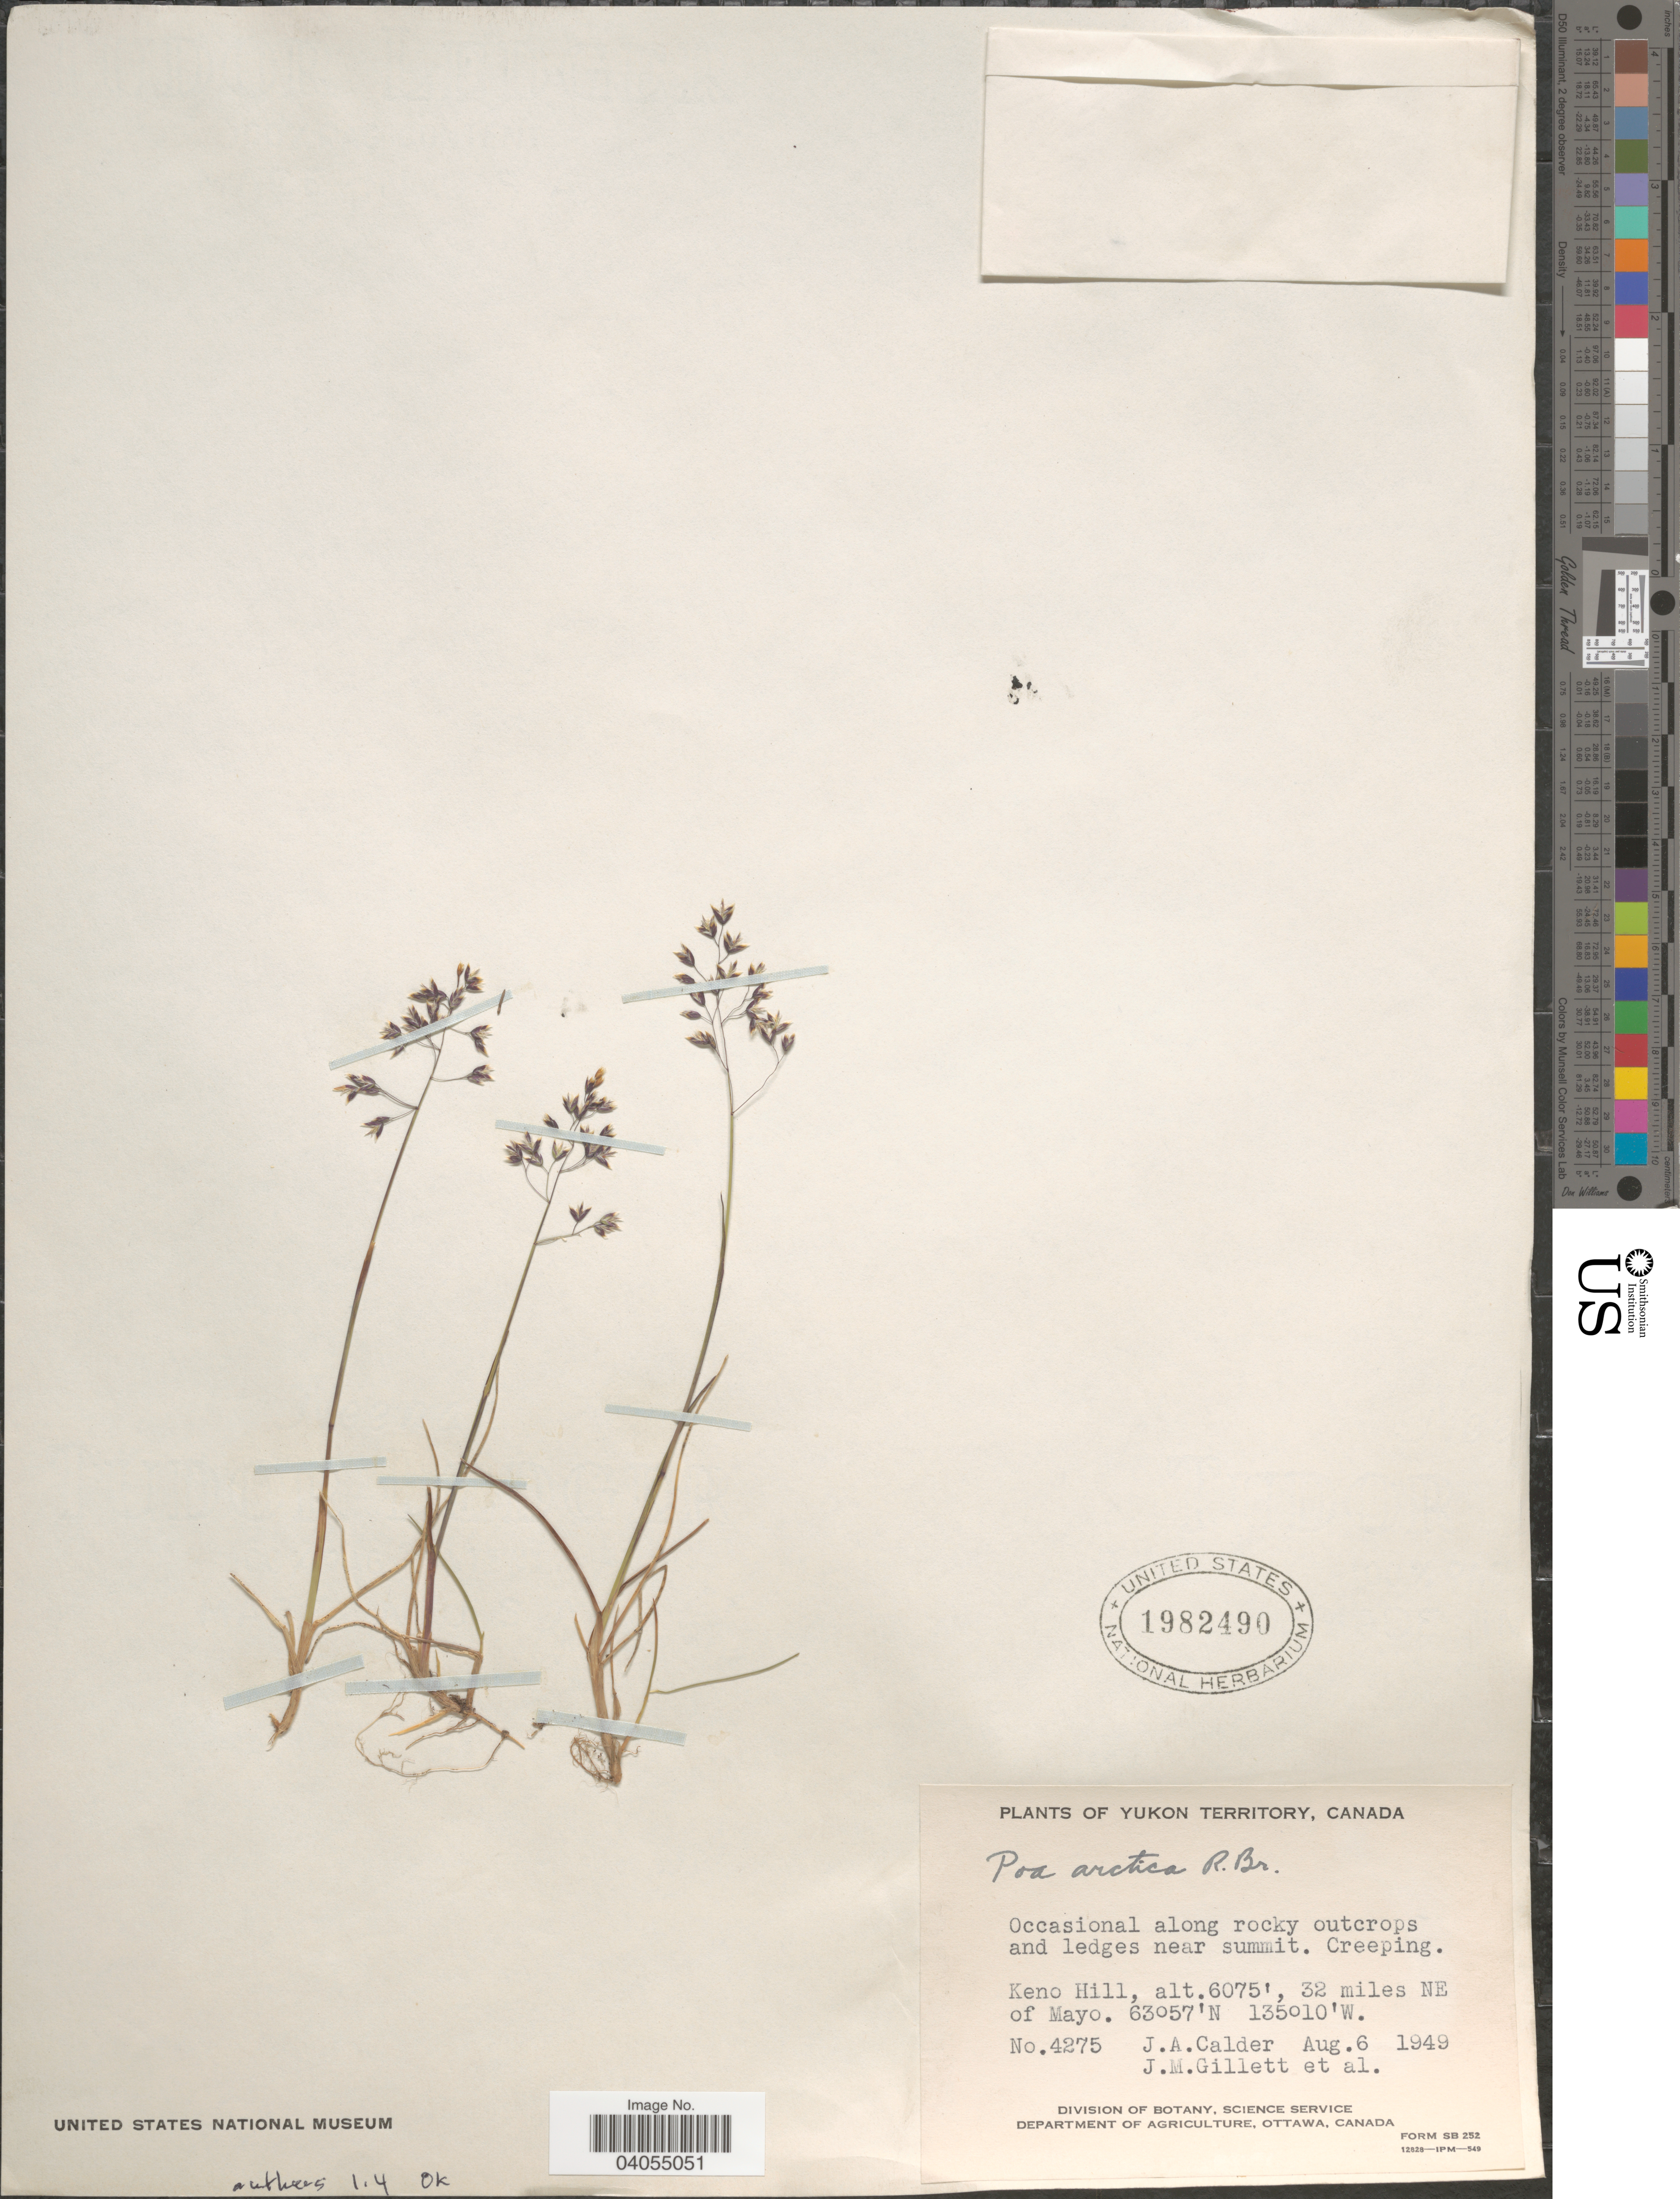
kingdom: Plantae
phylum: Tracheophyta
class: Liliopsida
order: Poales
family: Poaceae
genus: Poa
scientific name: Poa arctica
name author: R. Br.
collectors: J. A. Calder, J. M. Gillett & et al.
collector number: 4275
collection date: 1949-08-06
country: Canada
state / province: Yukon Territory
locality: Keno Hill, 32 miles NE of Mayo.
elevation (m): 1852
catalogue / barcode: US 1982490